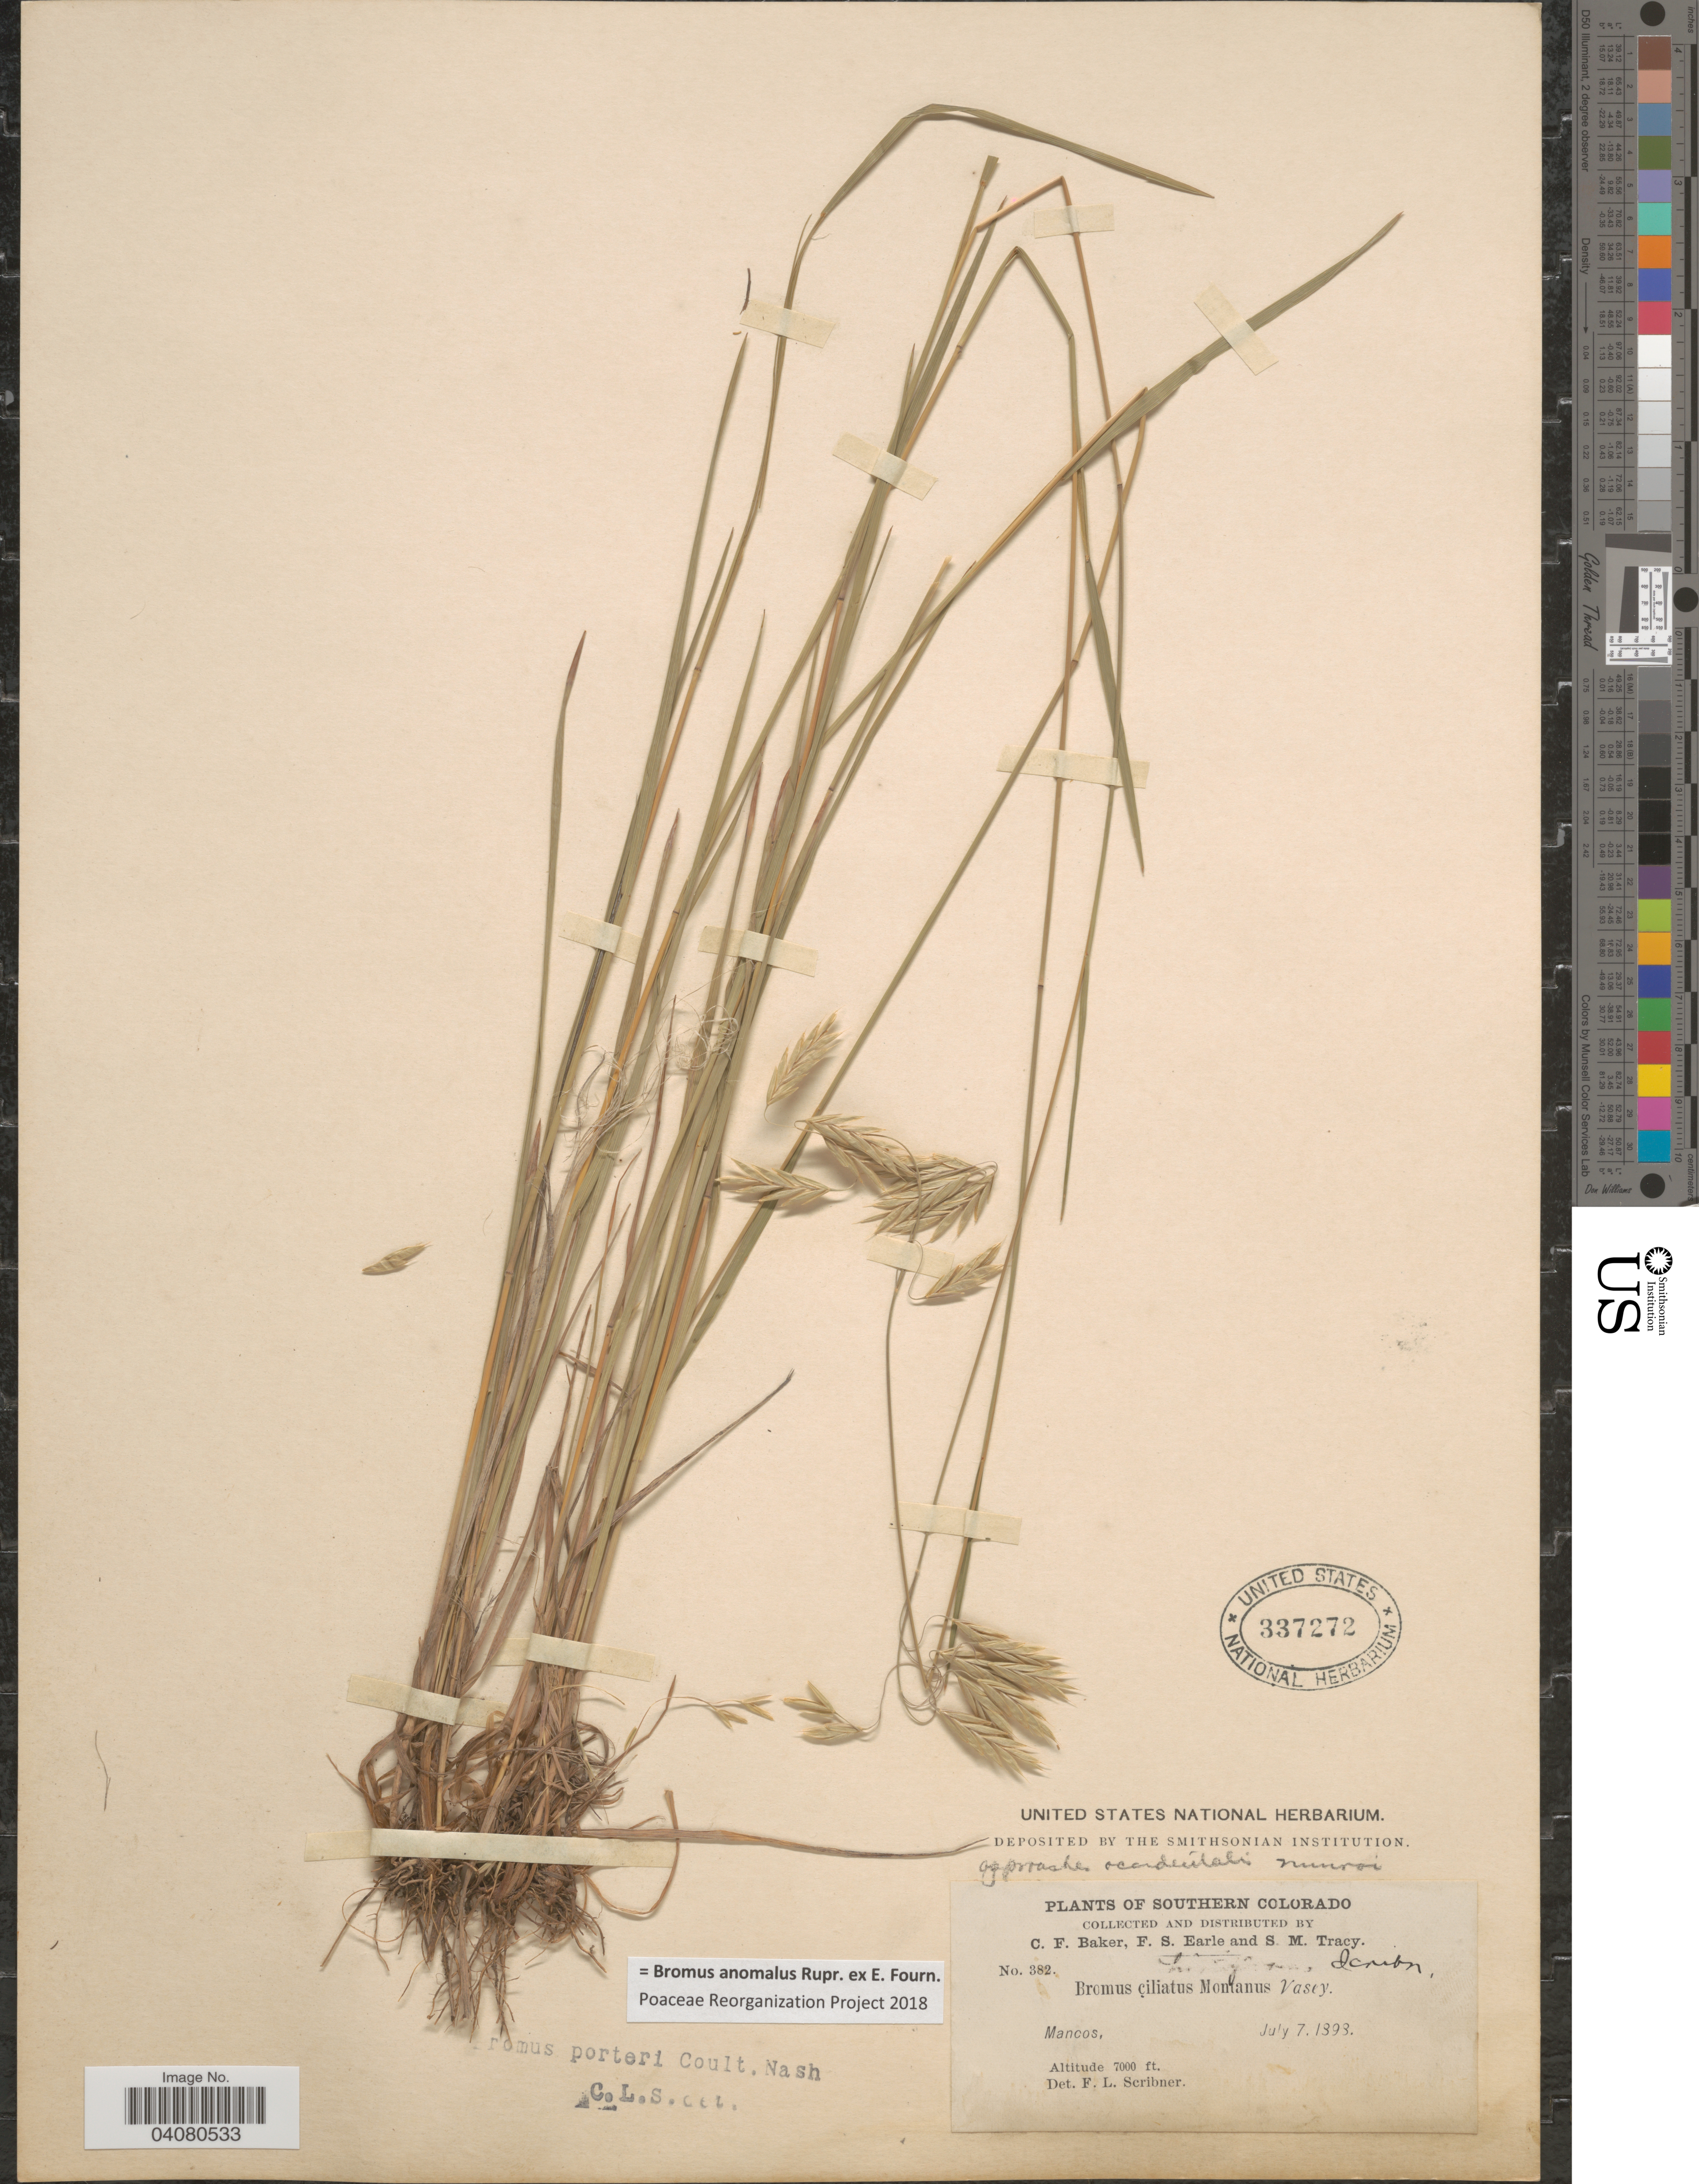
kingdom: Plantae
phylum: Tracheophyta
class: Liliopsida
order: Poales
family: Poaceae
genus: Bromus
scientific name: Bromus anomalus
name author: Rupr. ex E. Fourn.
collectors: C. F. Baker, F. S. Earle & S. M. Tracy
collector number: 382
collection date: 1898-07-07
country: United States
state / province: Colorado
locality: Southern Colorado. Mancos.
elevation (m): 2134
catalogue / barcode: US 337272